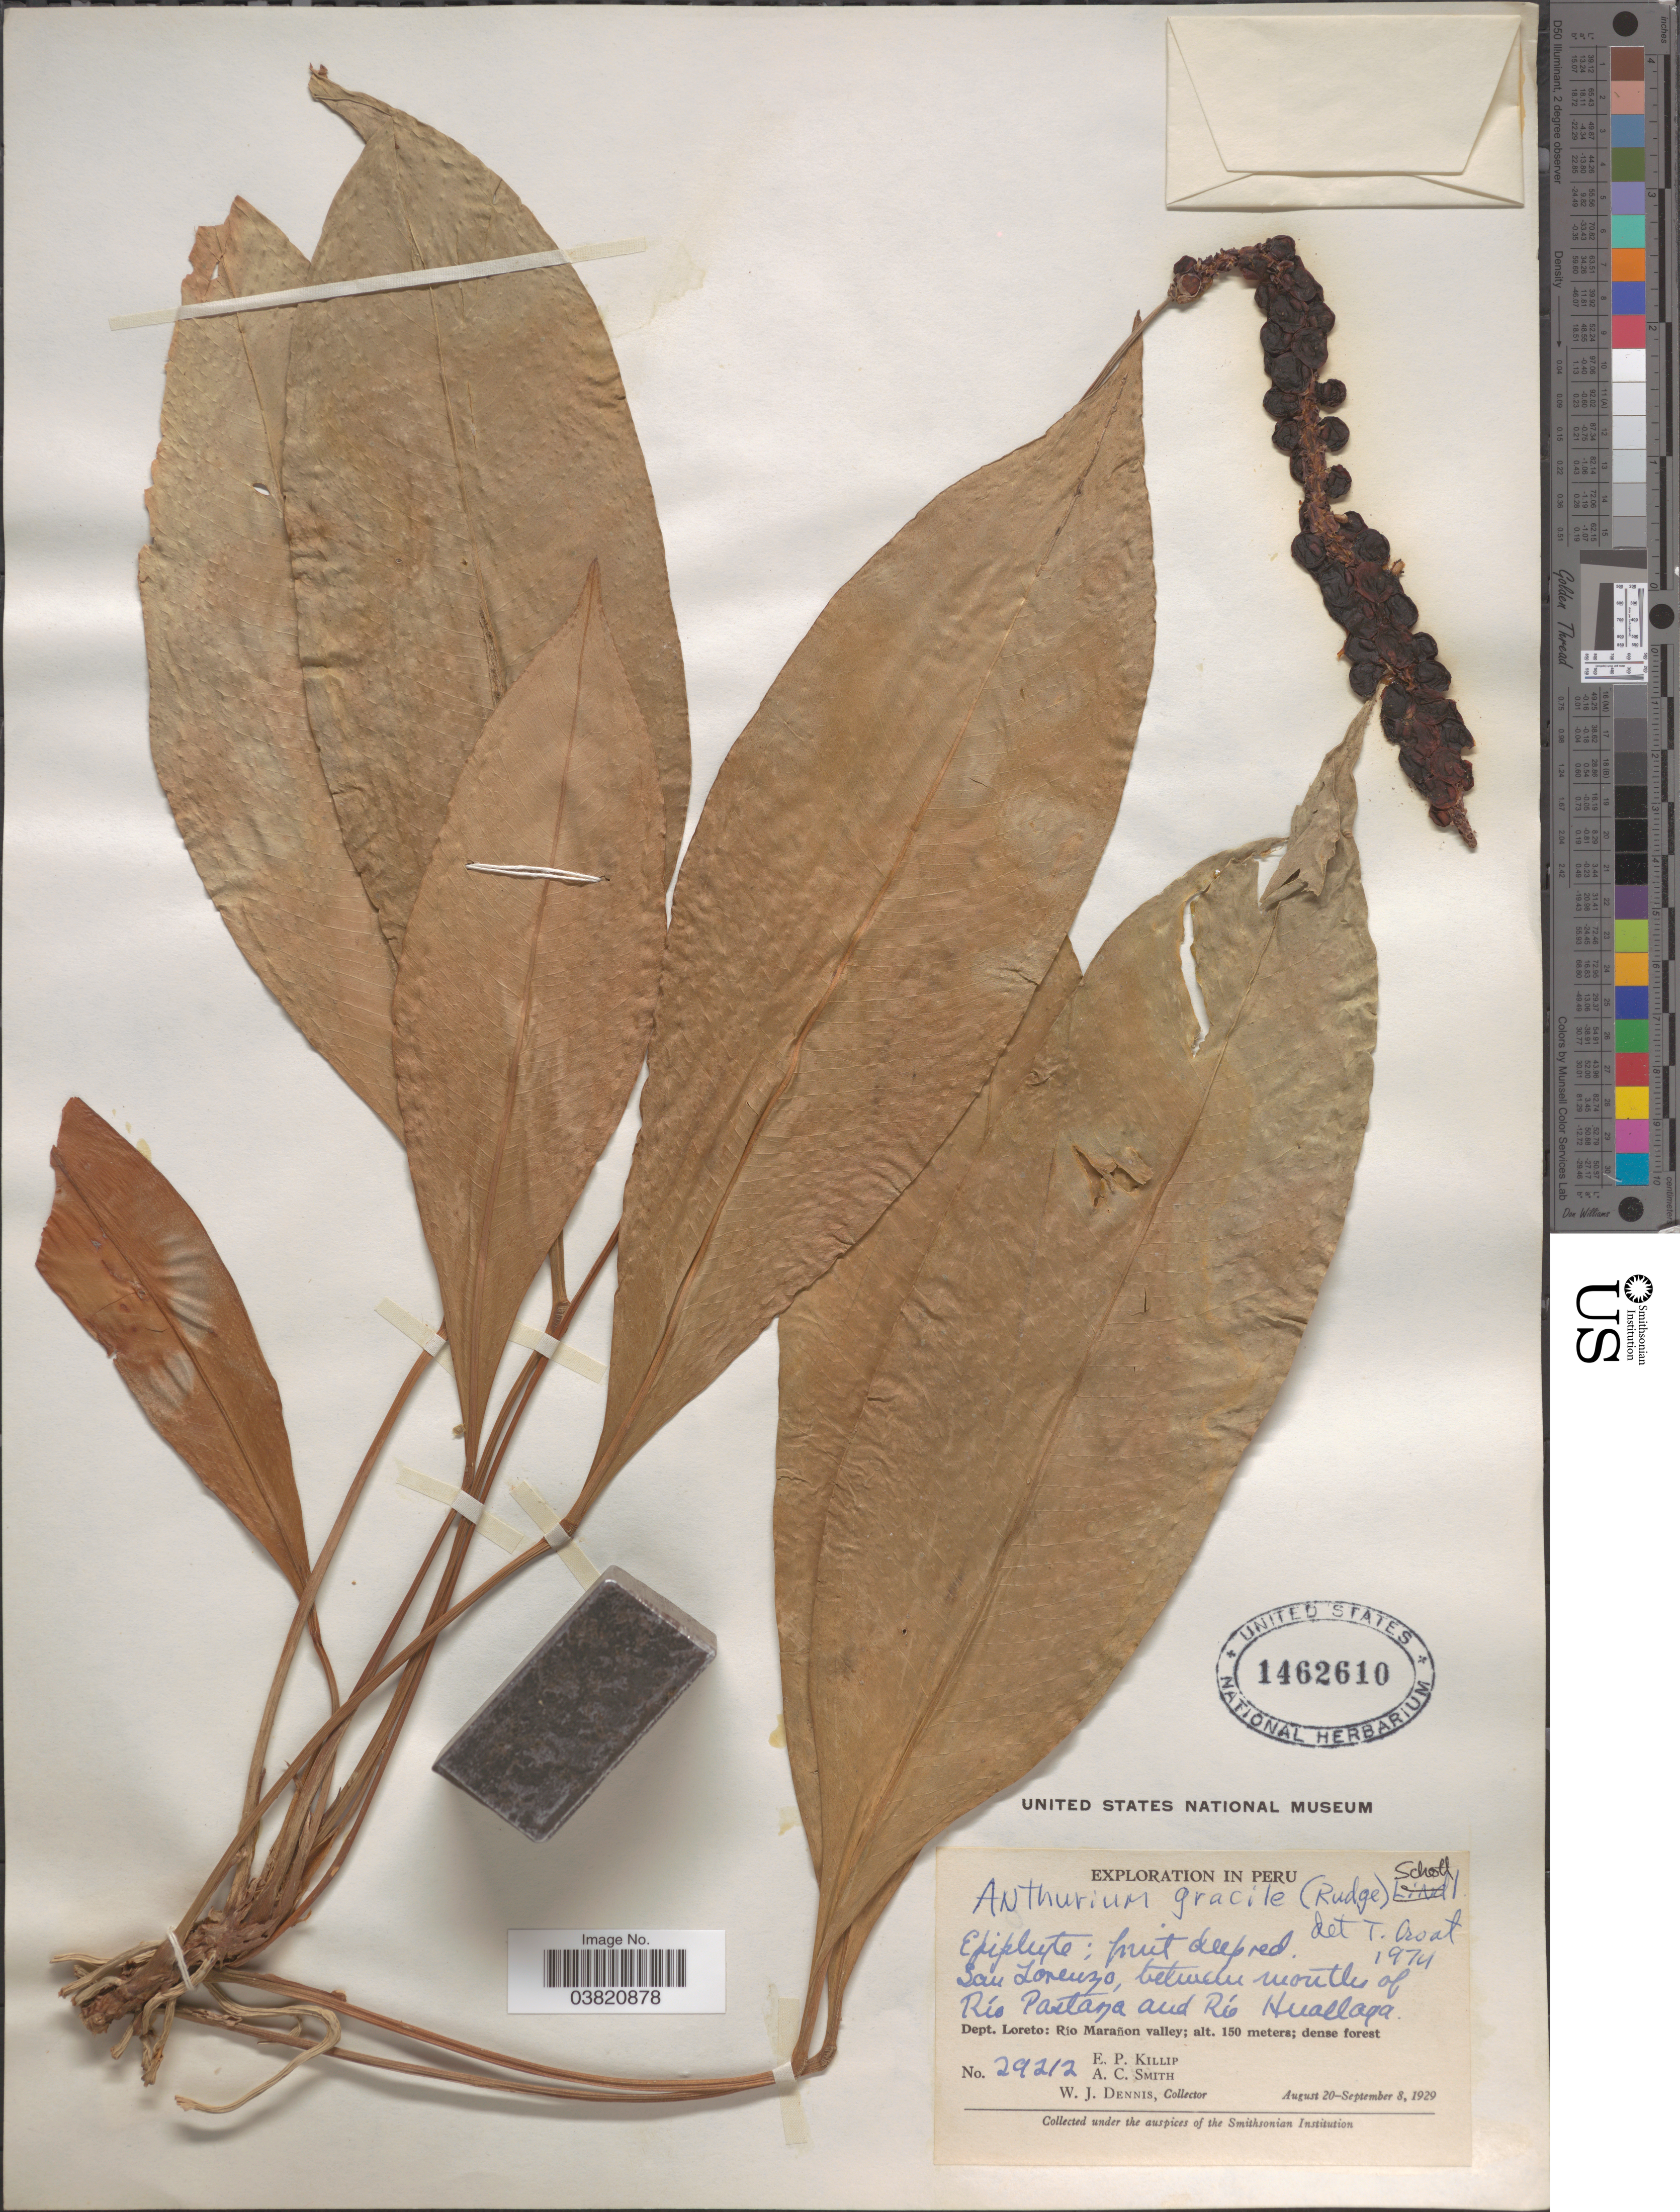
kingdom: Plantae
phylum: Tracheophyta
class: Liliopsida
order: Alismatales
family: Araceae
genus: Anthurium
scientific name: Anthurium gracile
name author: (Rudge) Schott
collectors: E. P. Killip, A. C. Smith & W. J. Dennis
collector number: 29212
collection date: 1929-08-20/1929-09-08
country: Peru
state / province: Loreto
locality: San Lorenzo, between mouth of Río Pastana and Río Huallaga. Dept. Loreto: Río Marañon valley.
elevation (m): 150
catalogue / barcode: US 1462610